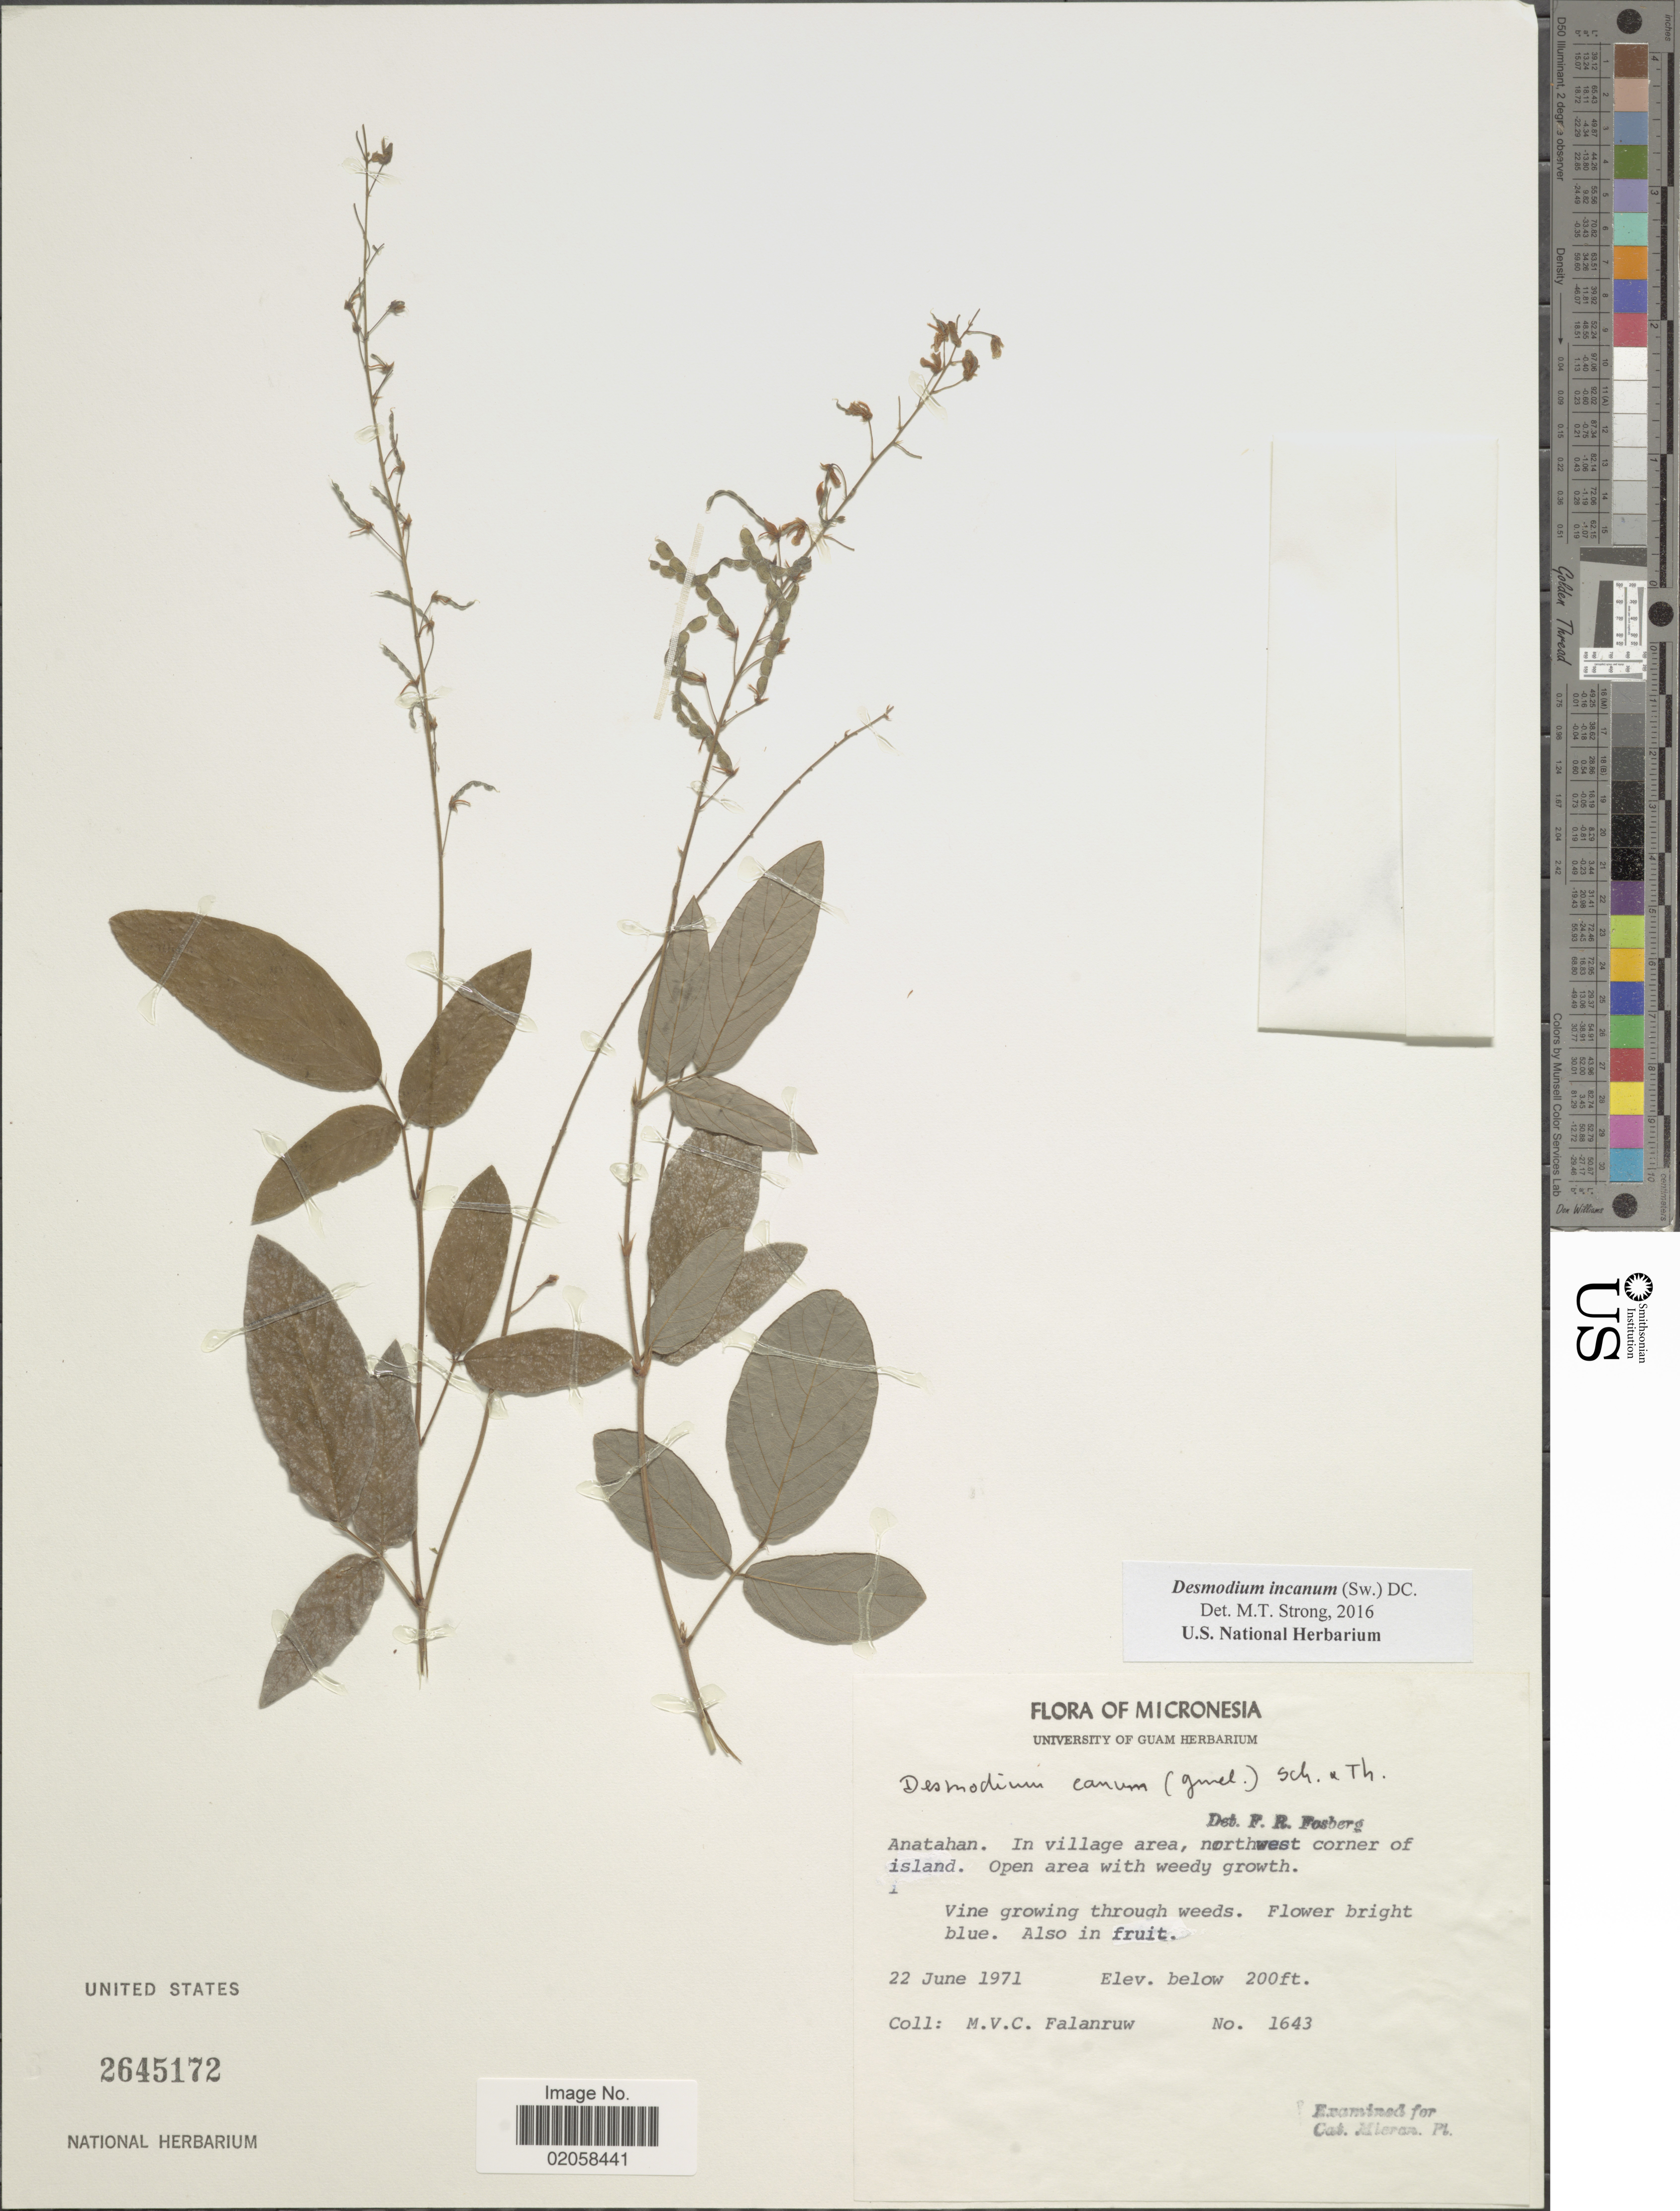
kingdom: Plantae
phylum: Tracheophyta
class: Magnoliopsida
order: Fabales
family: Fabaceae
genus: Desmodium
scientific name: Desmodium incanum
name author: (Sw.) DC.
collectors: M. V. Falanruw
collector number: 1643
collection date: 1971-06-22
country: Northern Mariana Islands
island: Anatahan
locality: Anataha, in village area, northwest corner of island, open area with weedy growth.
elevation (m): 61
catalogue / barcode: US 2645172